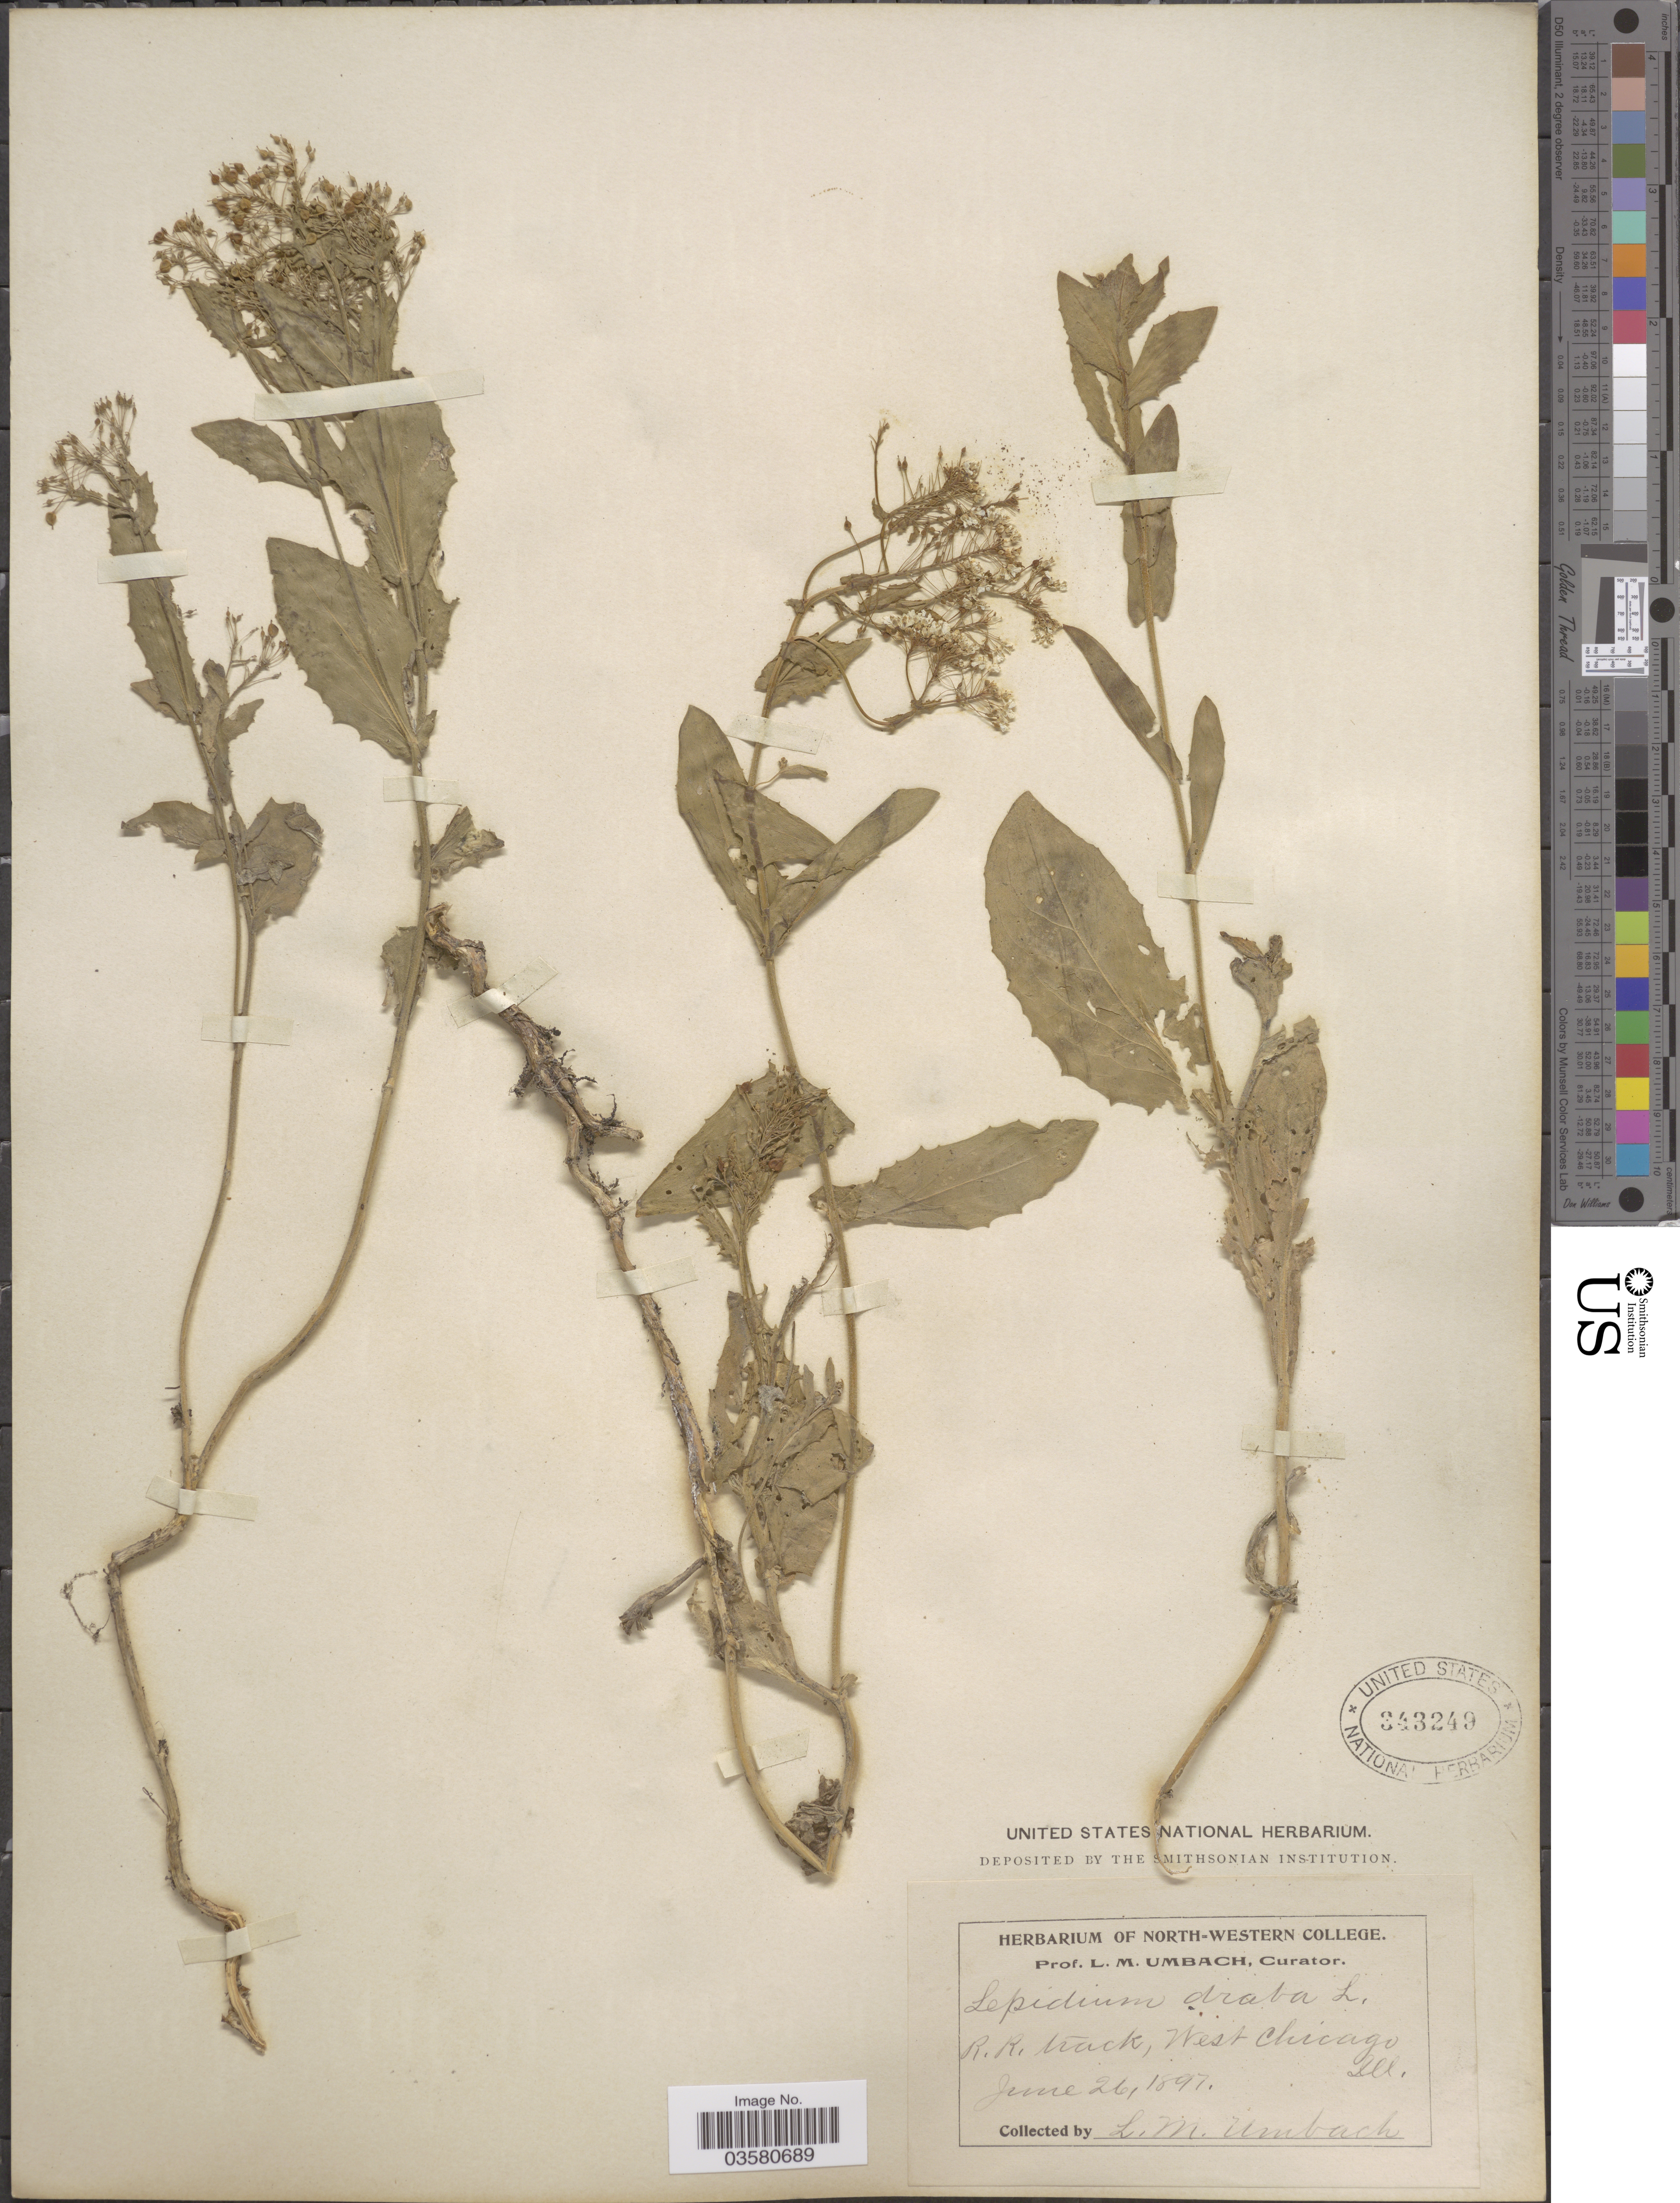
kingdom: Plantae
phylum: Tracheophyta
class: Magnoliopsida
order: Brassicales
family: Brassicaceae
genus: Lepidium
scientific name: Lepidium draba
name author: L.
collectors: L. M. Umbach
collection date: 1897-06-26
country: United States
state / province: Illinois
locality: R. R. track, West Chicago.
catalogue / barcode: US 343249